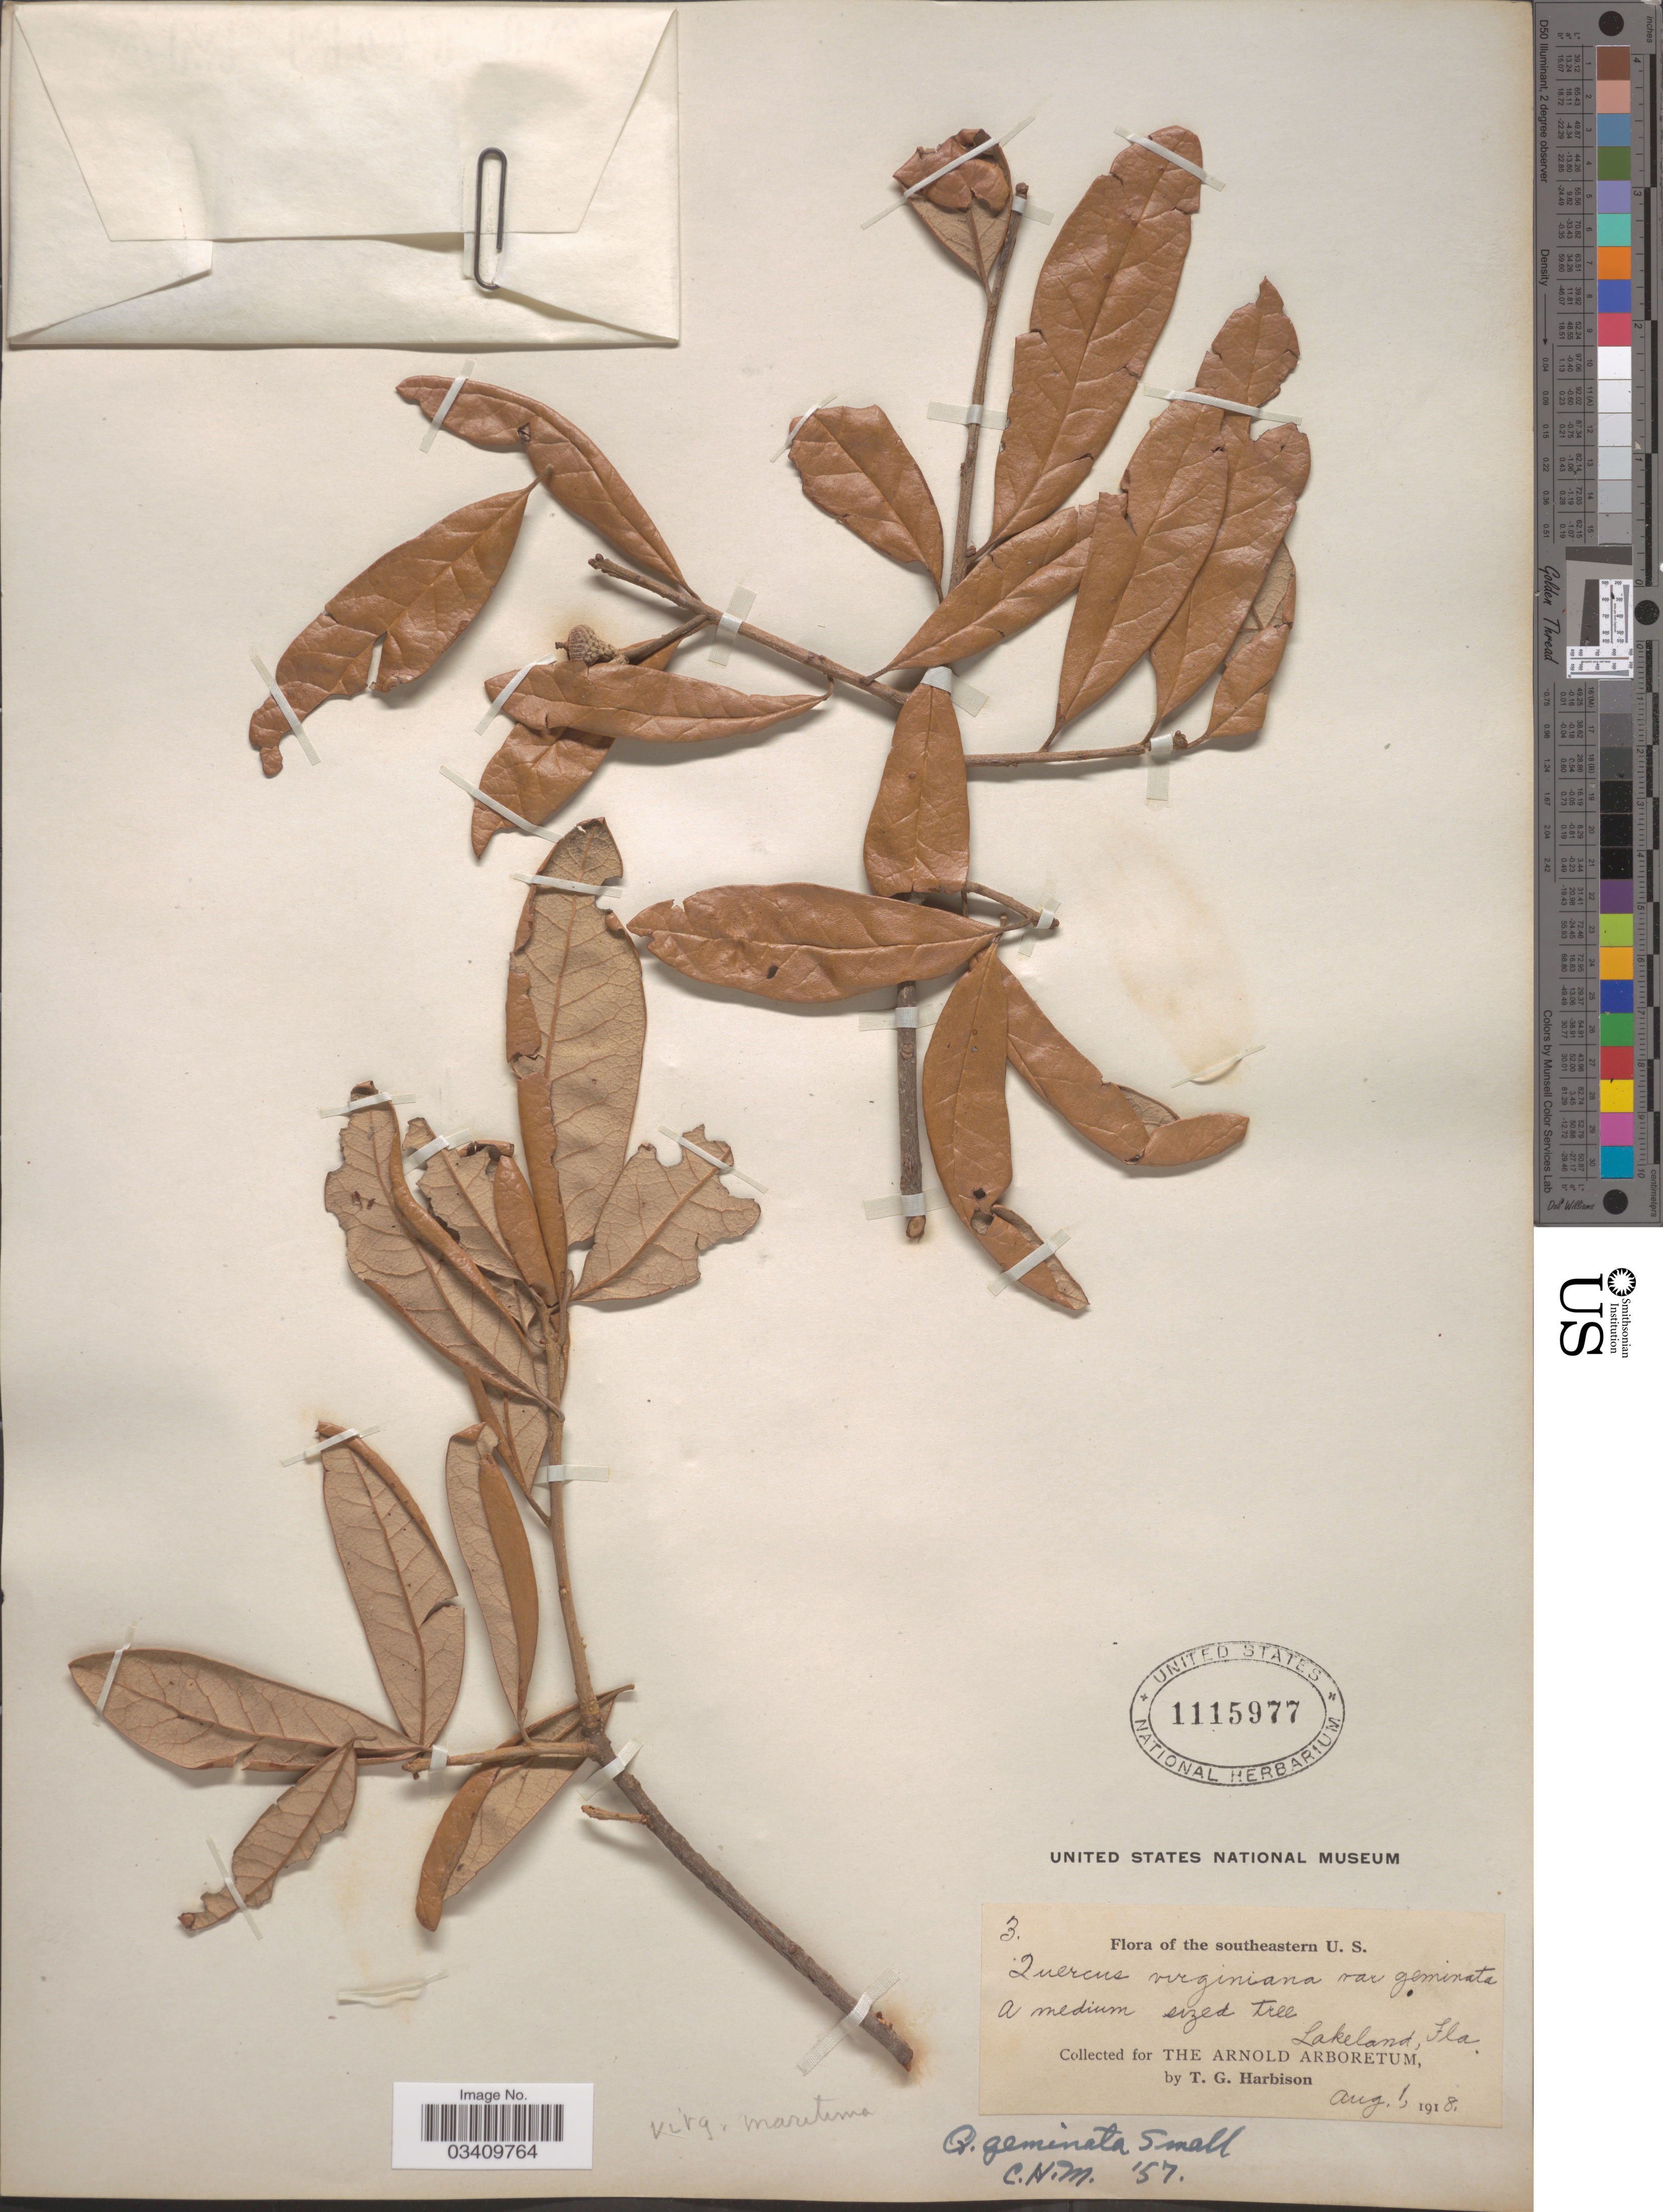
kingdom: Plantae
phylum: Tracheophyta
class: Magnoliopsida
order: Fagales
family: Fagaceae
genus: Quercus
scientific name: Quercus virginiana var. maritima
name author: (Michx.) Sarg.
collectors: T. Harbison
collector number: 3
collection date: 1918-08-01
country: United States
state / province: Florida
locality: Lakeland.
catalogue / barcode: US 1115977